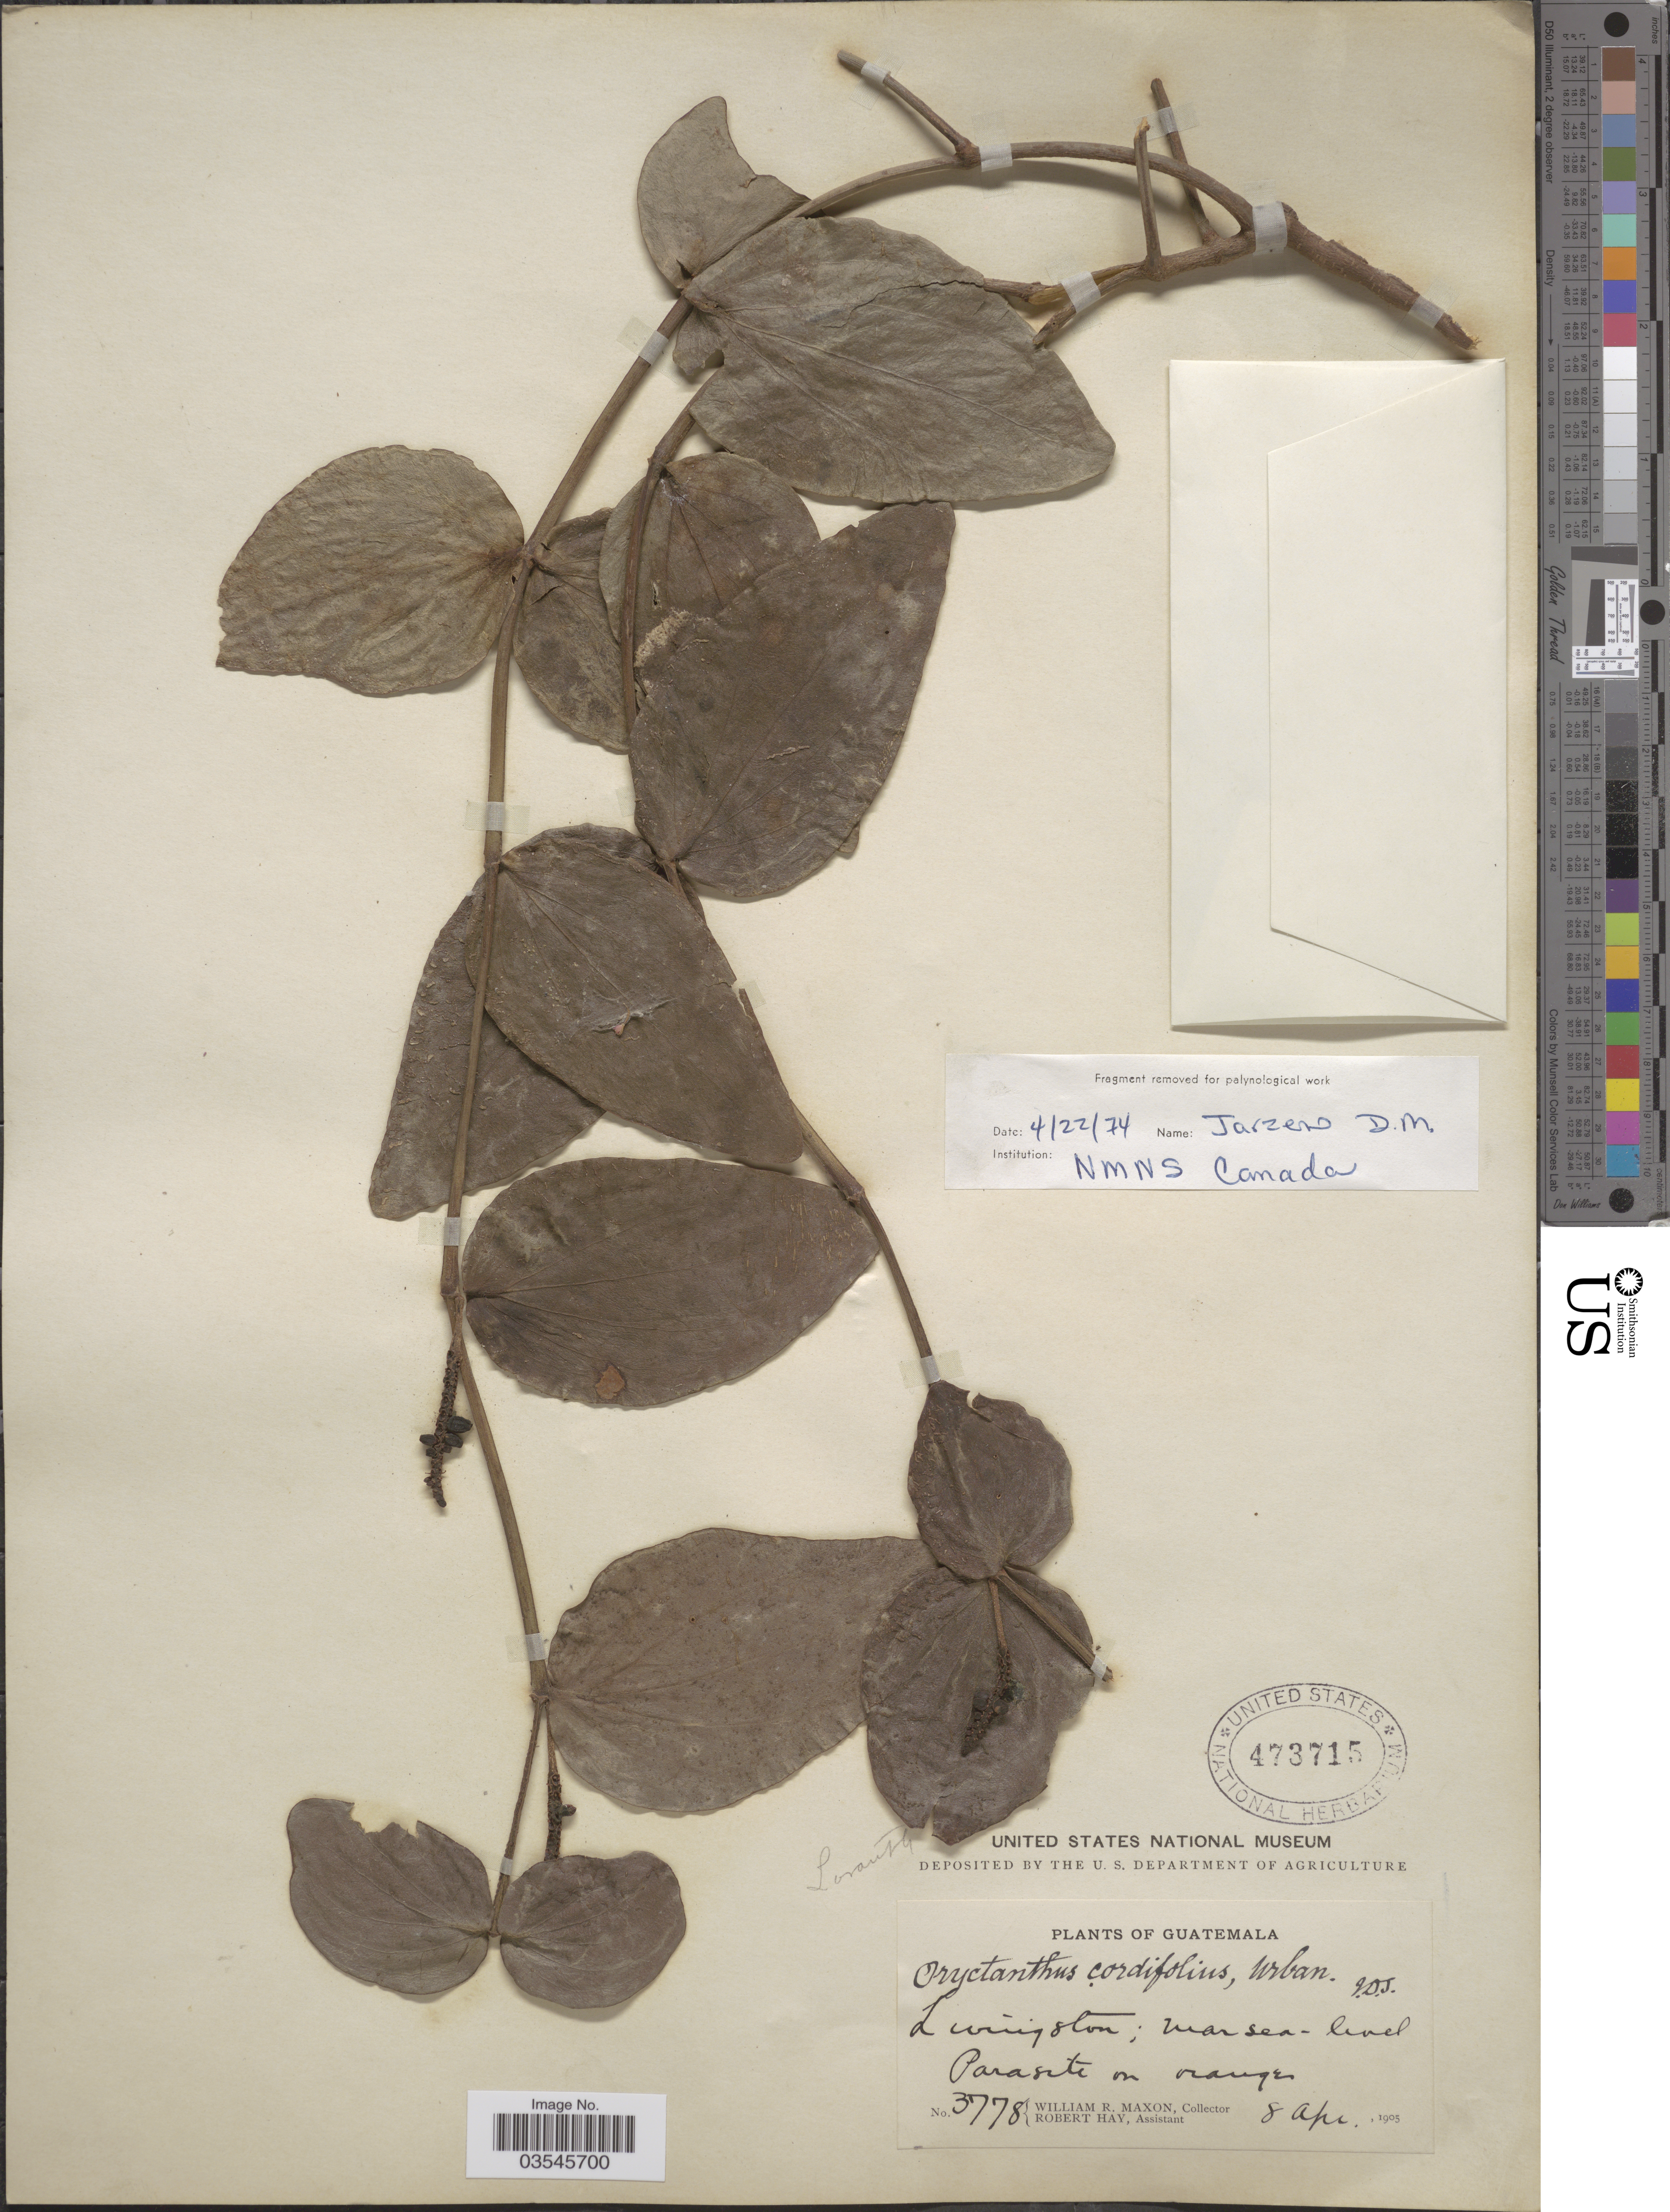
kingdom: Plantae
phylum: Tracheophyta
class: Magnoliopsida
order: Santalales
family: Loranthaceae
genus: Oryctanthus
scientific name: Oryctanthus cordifolius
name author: (C. Presl) Urb.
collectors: W. R. Maxon & R. Hay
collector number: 3778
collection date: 1905-04-08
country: Guatemala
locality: Livingston.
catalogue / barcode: US 473715